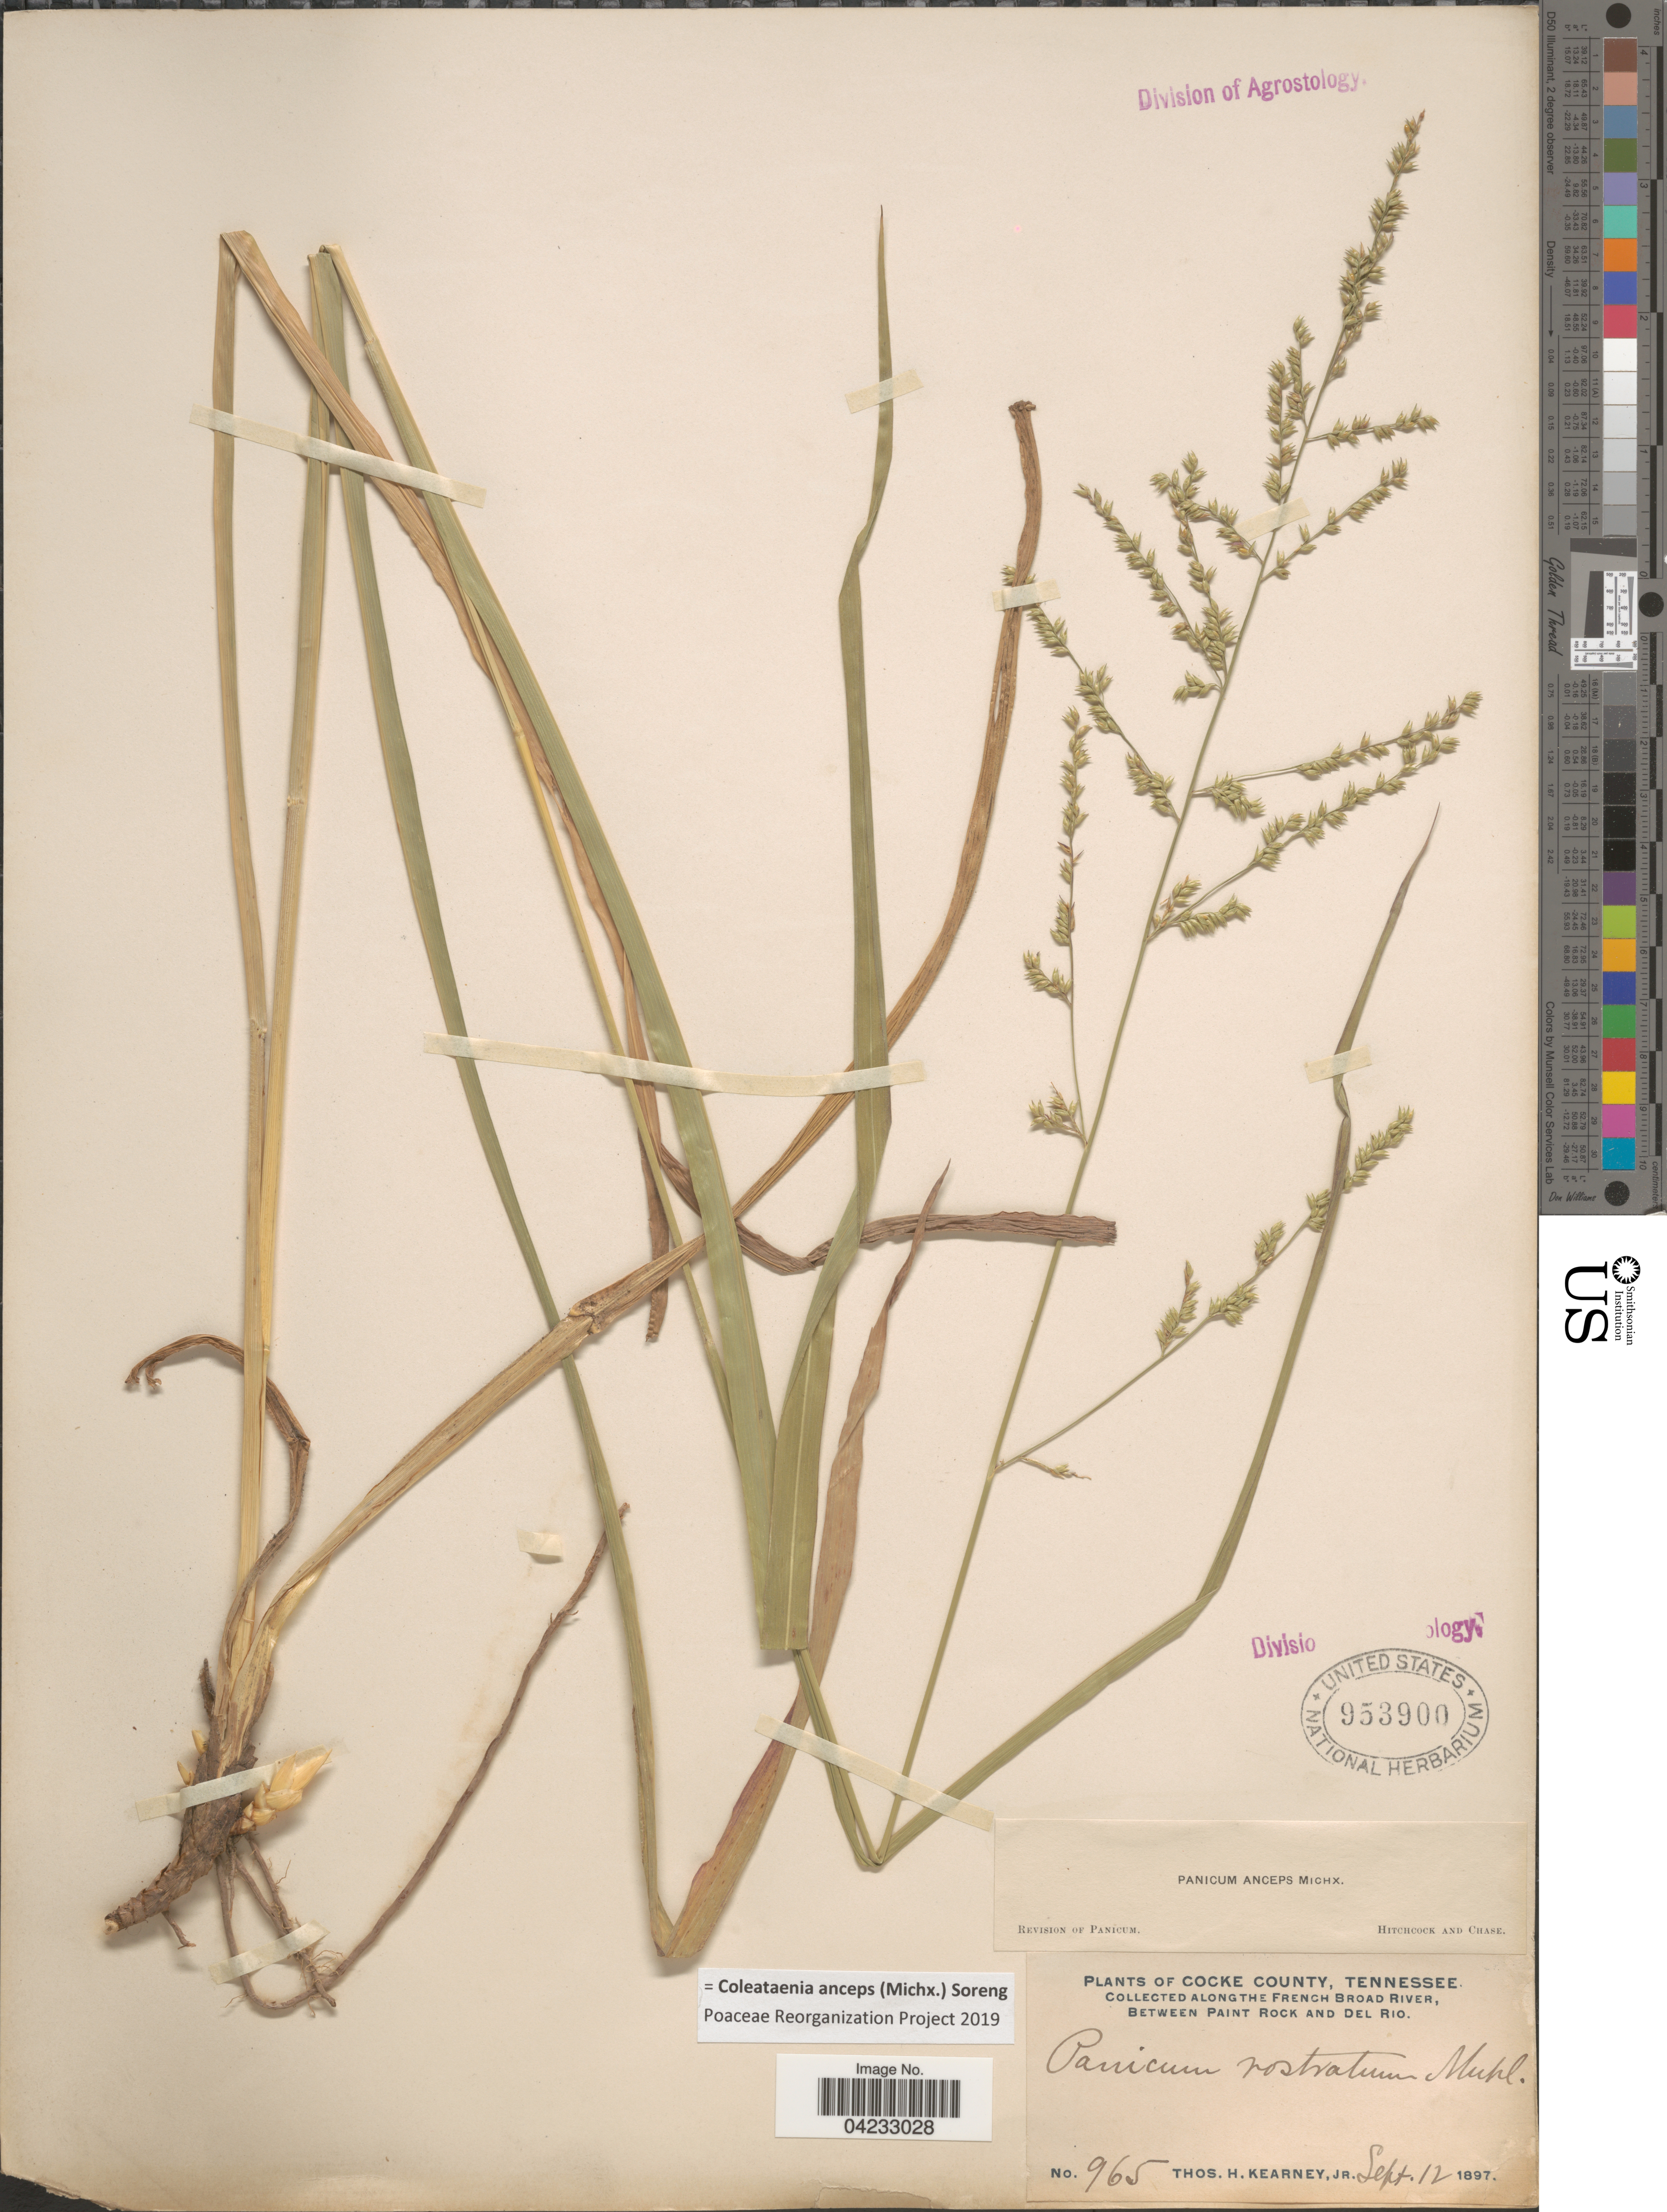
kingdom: Plantae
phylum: Tracheophyta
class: Liliopsida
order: Poales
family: Poaceae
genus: Coleataenia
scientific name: Coleataenia anceps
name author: (Michx.) Soreng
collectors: T. H. Kearney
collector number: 965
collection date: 1897-09-12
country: United States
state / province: Tennessee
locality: Cocke County. Along the French Broad River, between Paint Rock and Del Rio.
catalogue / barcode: US 953900